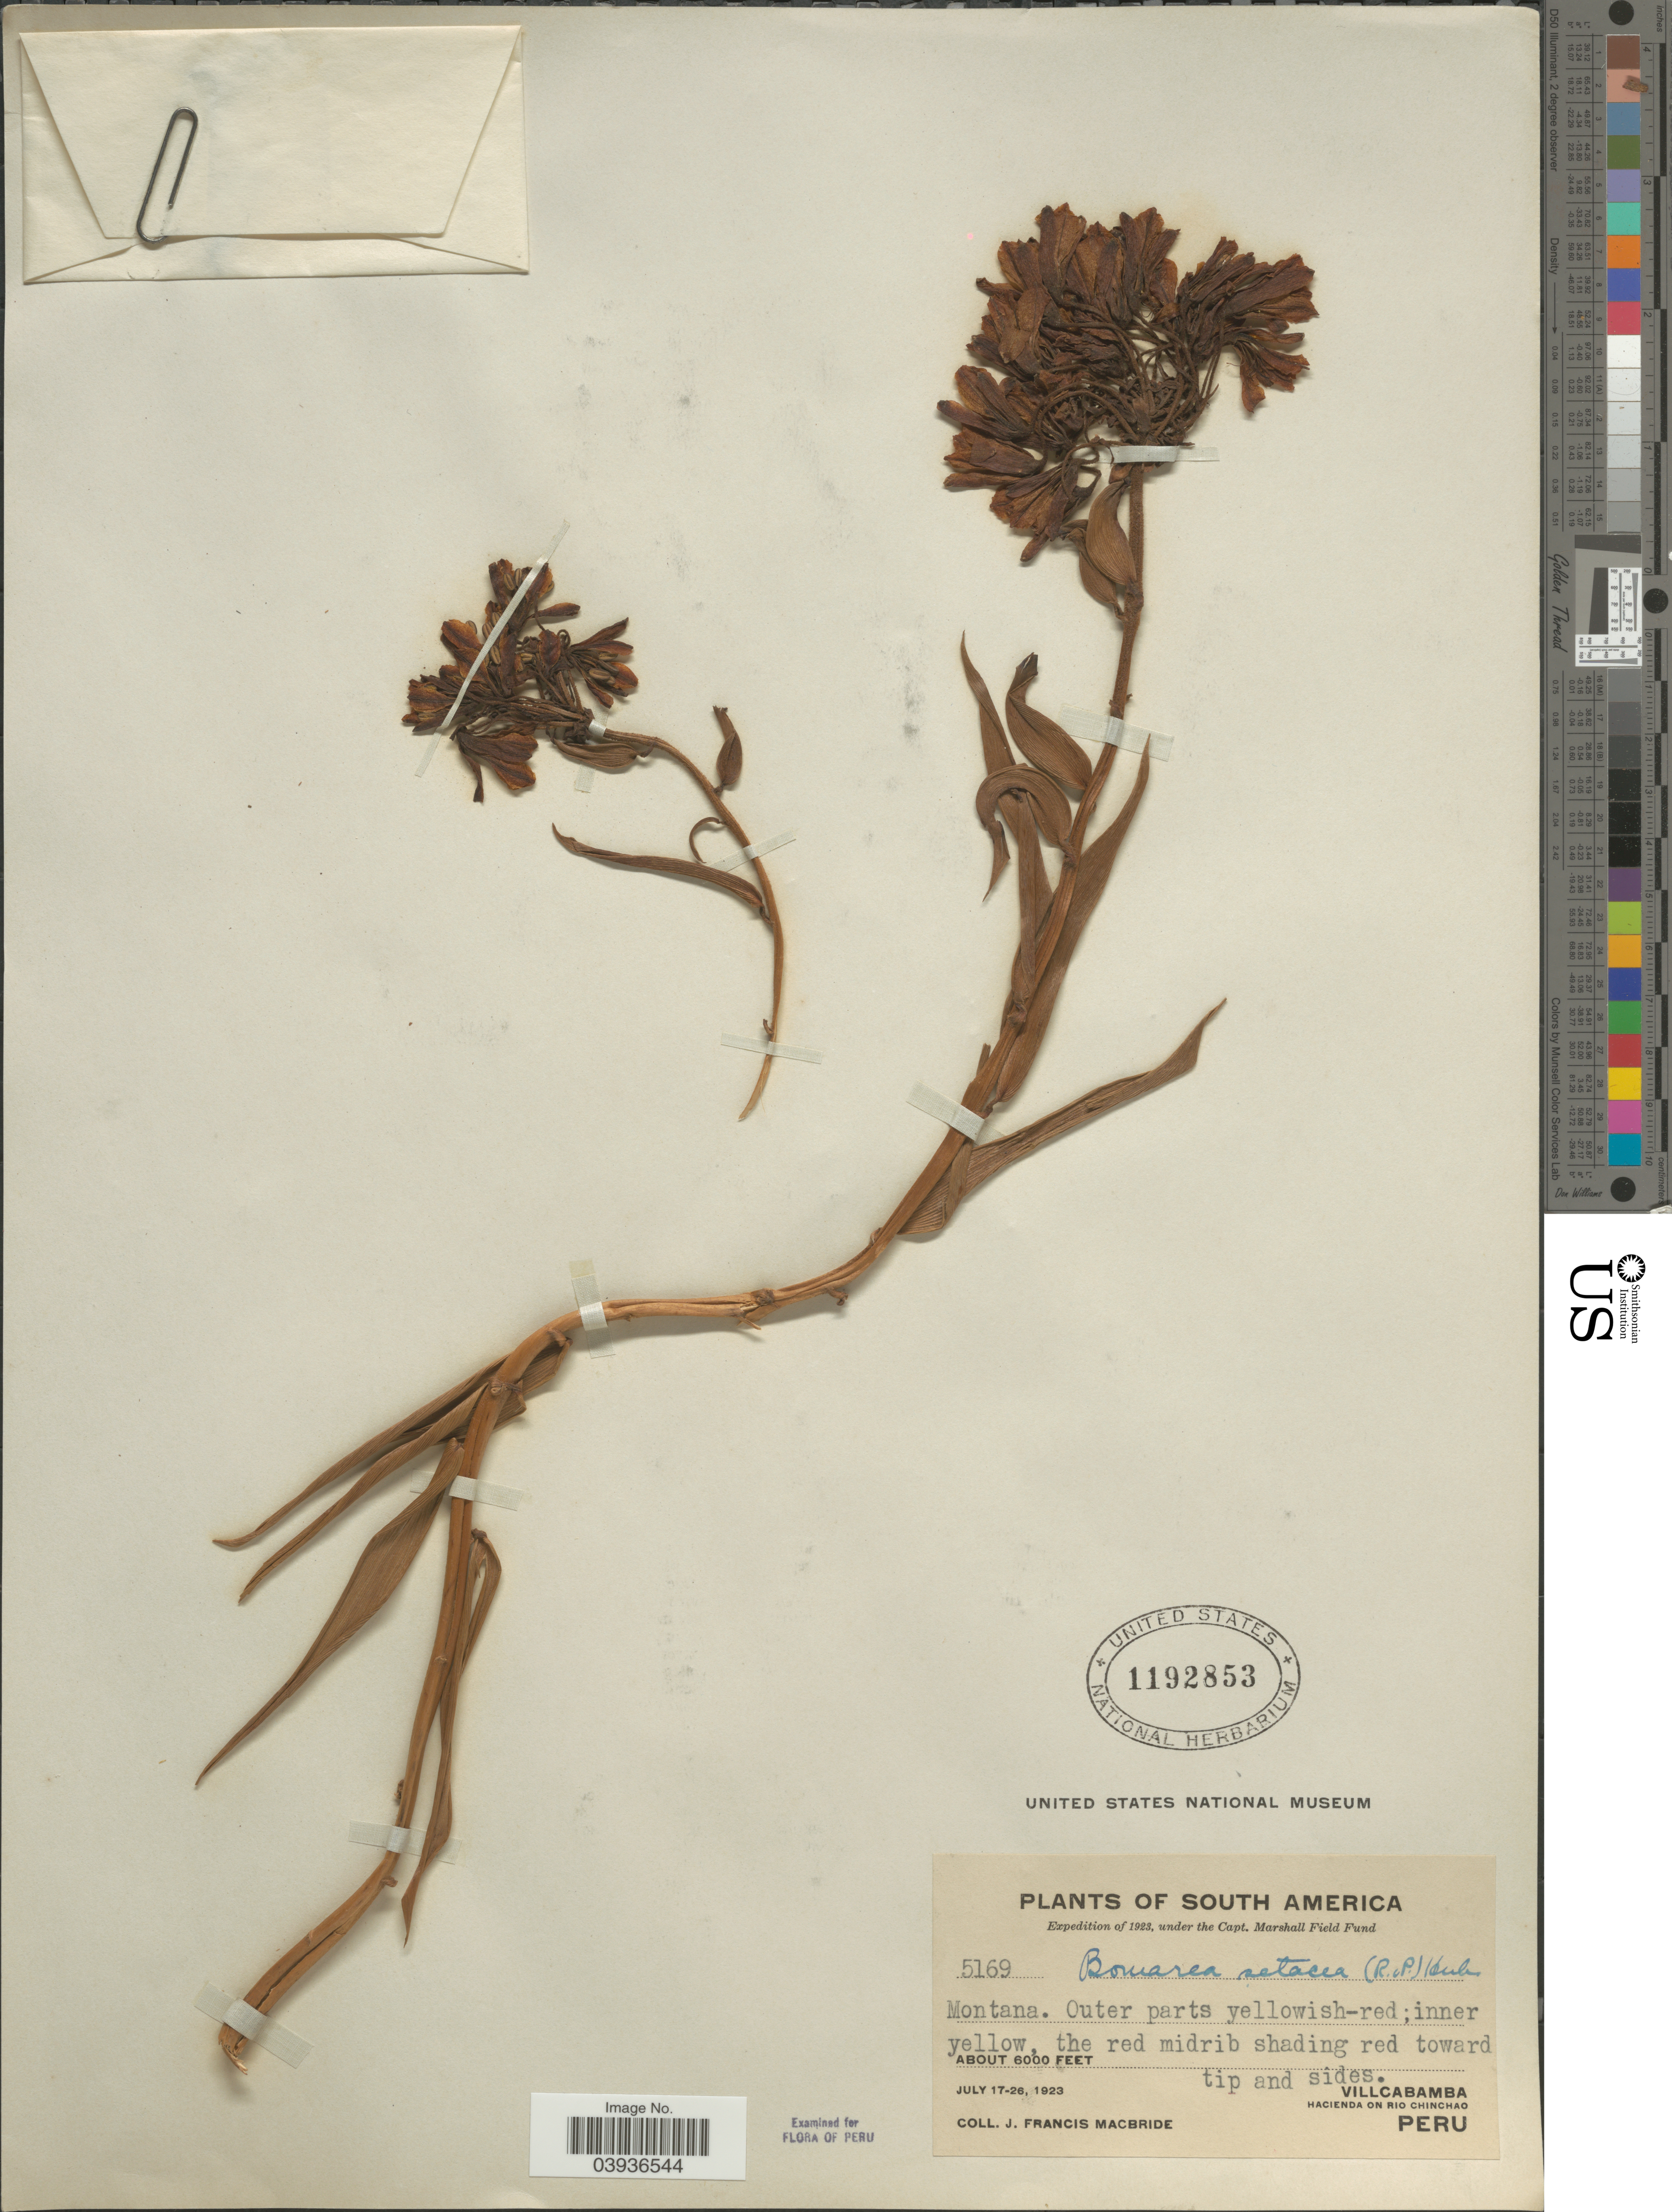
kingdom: Plantae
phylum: Tracheophyta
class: Liliopsida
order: Liliales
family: Alstroemeriaceae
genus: Bomarea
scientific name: Bomarea setacea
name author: (Ruiz & Pav.) Herb.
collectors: J. F. Macbride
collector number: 5169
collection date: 1923-07-17/1923-07-26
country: Peru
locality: Villcabamba. Hacienda on Rio Chinchao.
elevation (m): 1829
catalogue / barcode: US 1192853